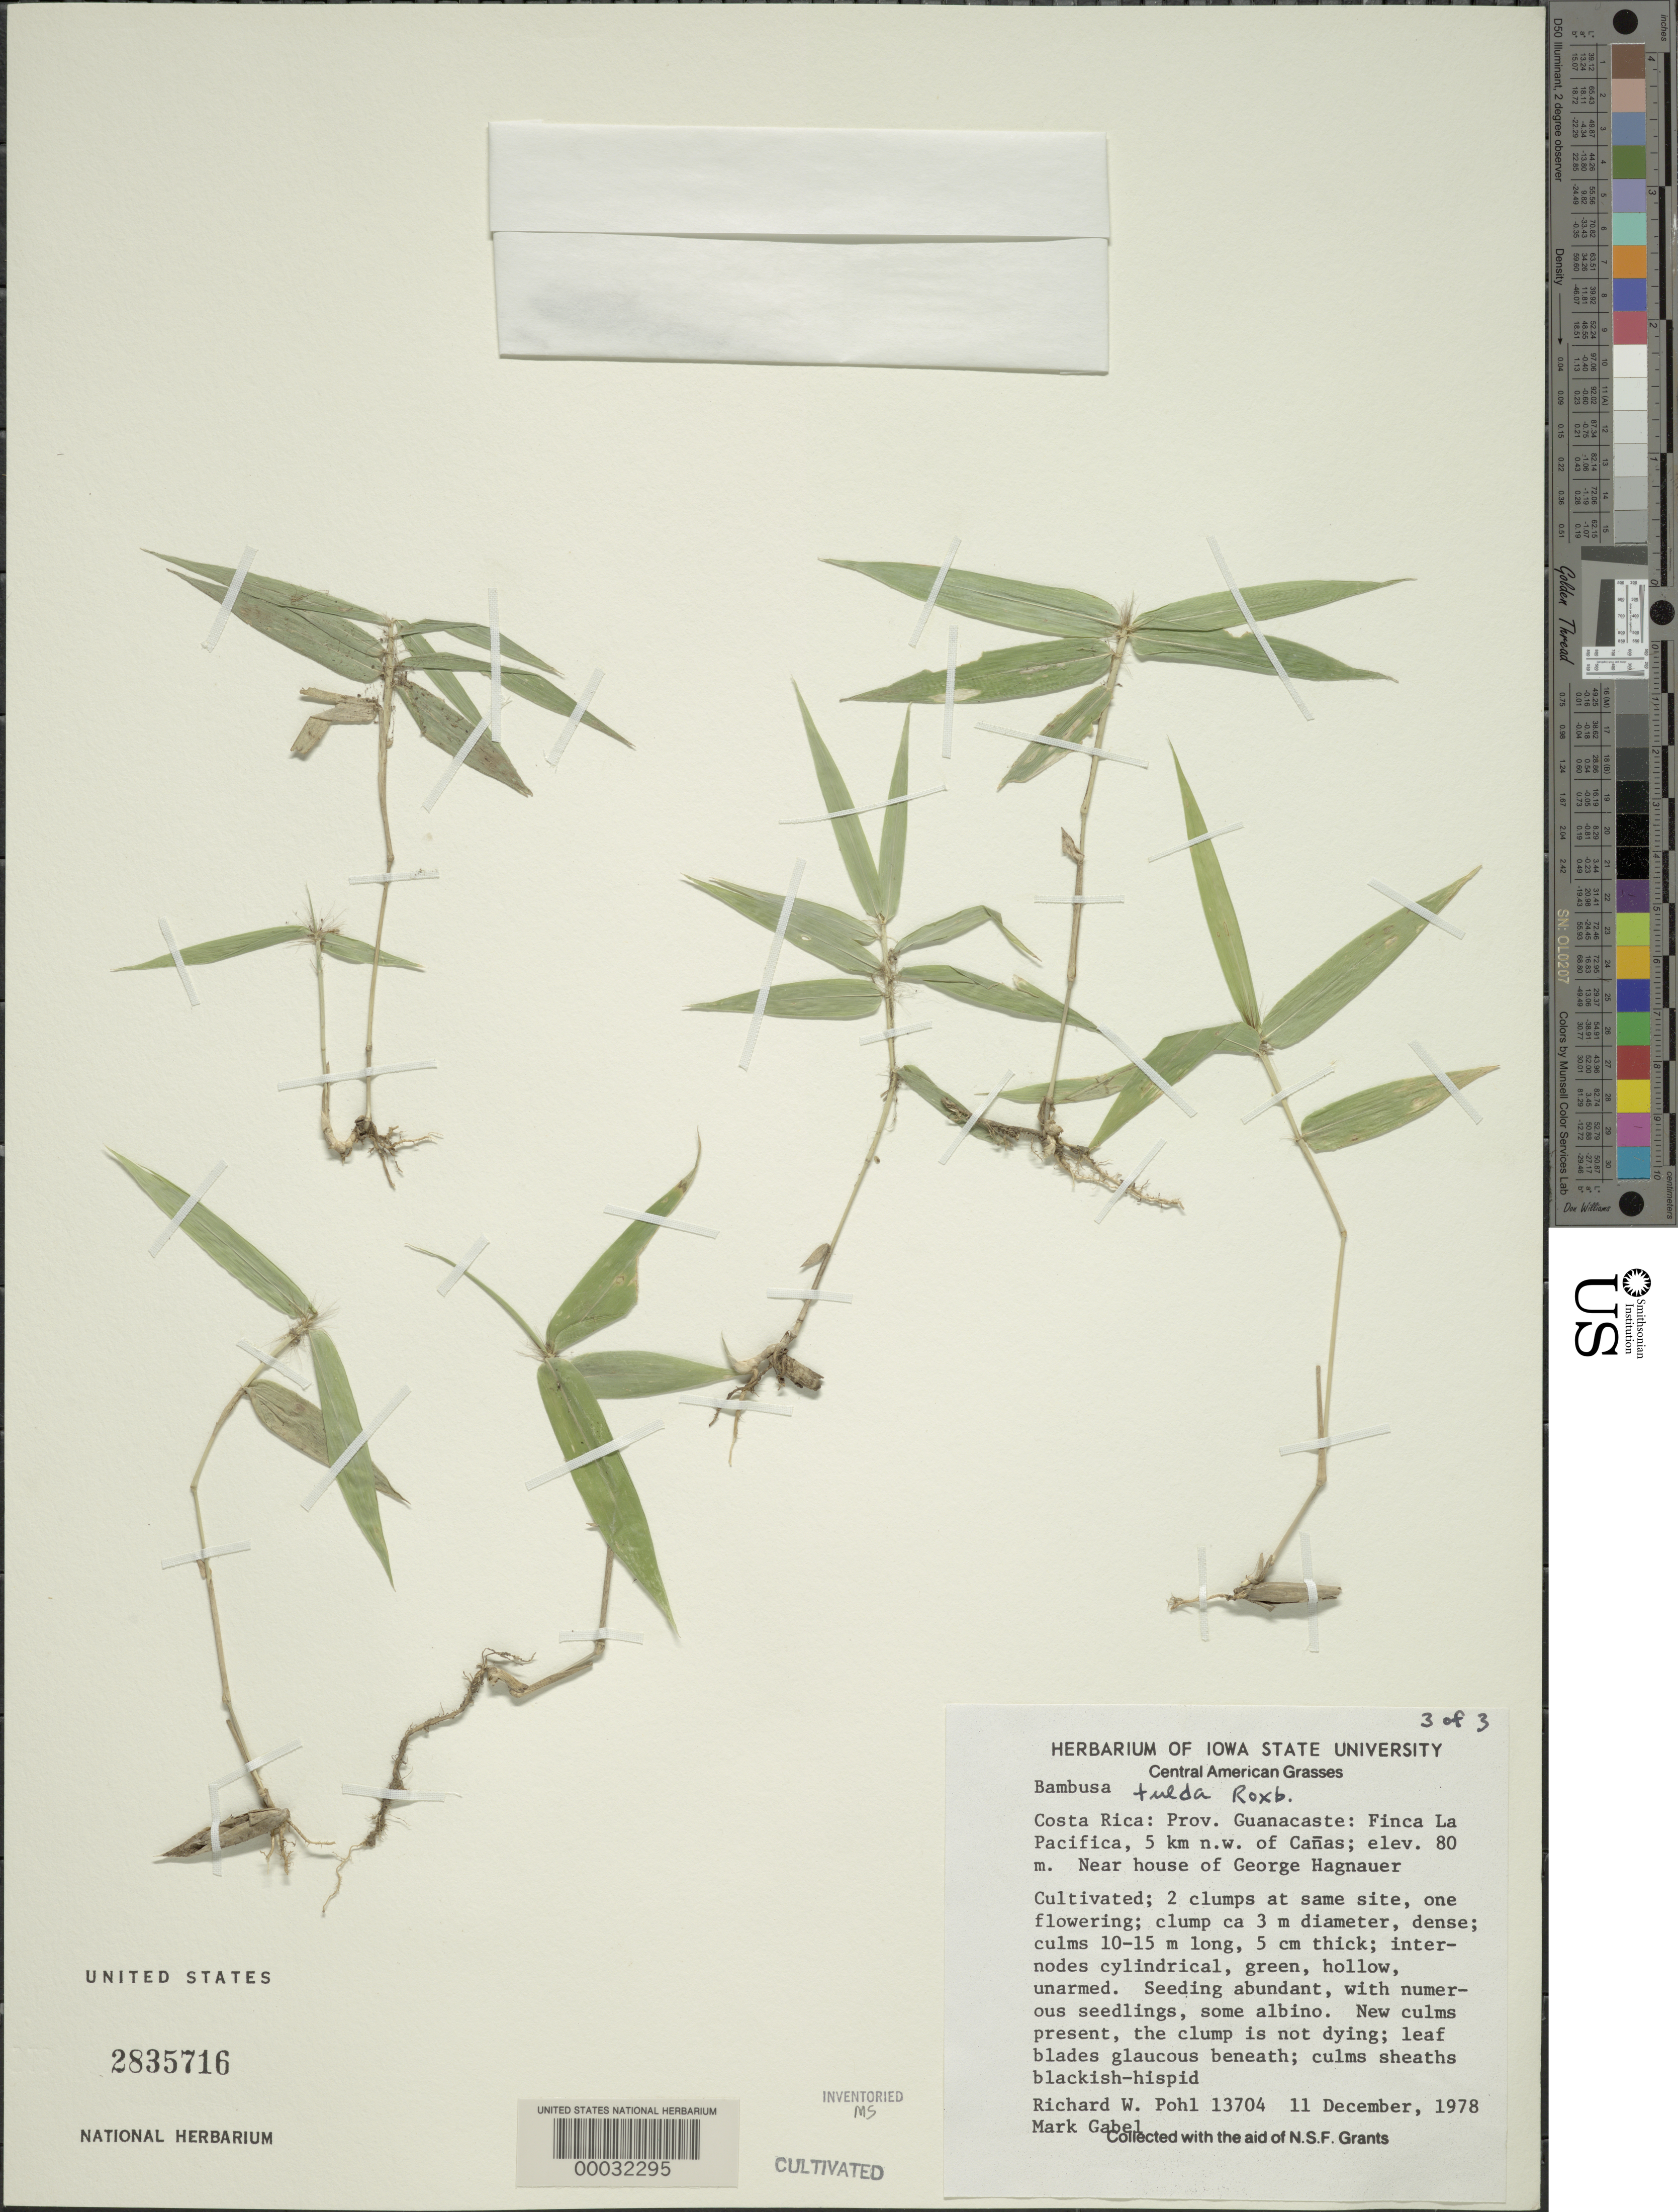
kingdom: Plantae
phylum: Tracheophyta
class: Liliopsida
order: Poales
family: Poaceae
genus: Bambusa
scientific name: Bambusa longispiculata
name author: Gamble ex Brandis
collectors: R. W. Pohl & M. Gabel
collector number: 13704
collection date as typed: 11 Dec 1978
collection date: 1978-12-11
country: Costa Rica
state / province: Guanacaste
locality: Finca la Pacifica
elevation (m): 80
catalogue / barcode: US 2835716